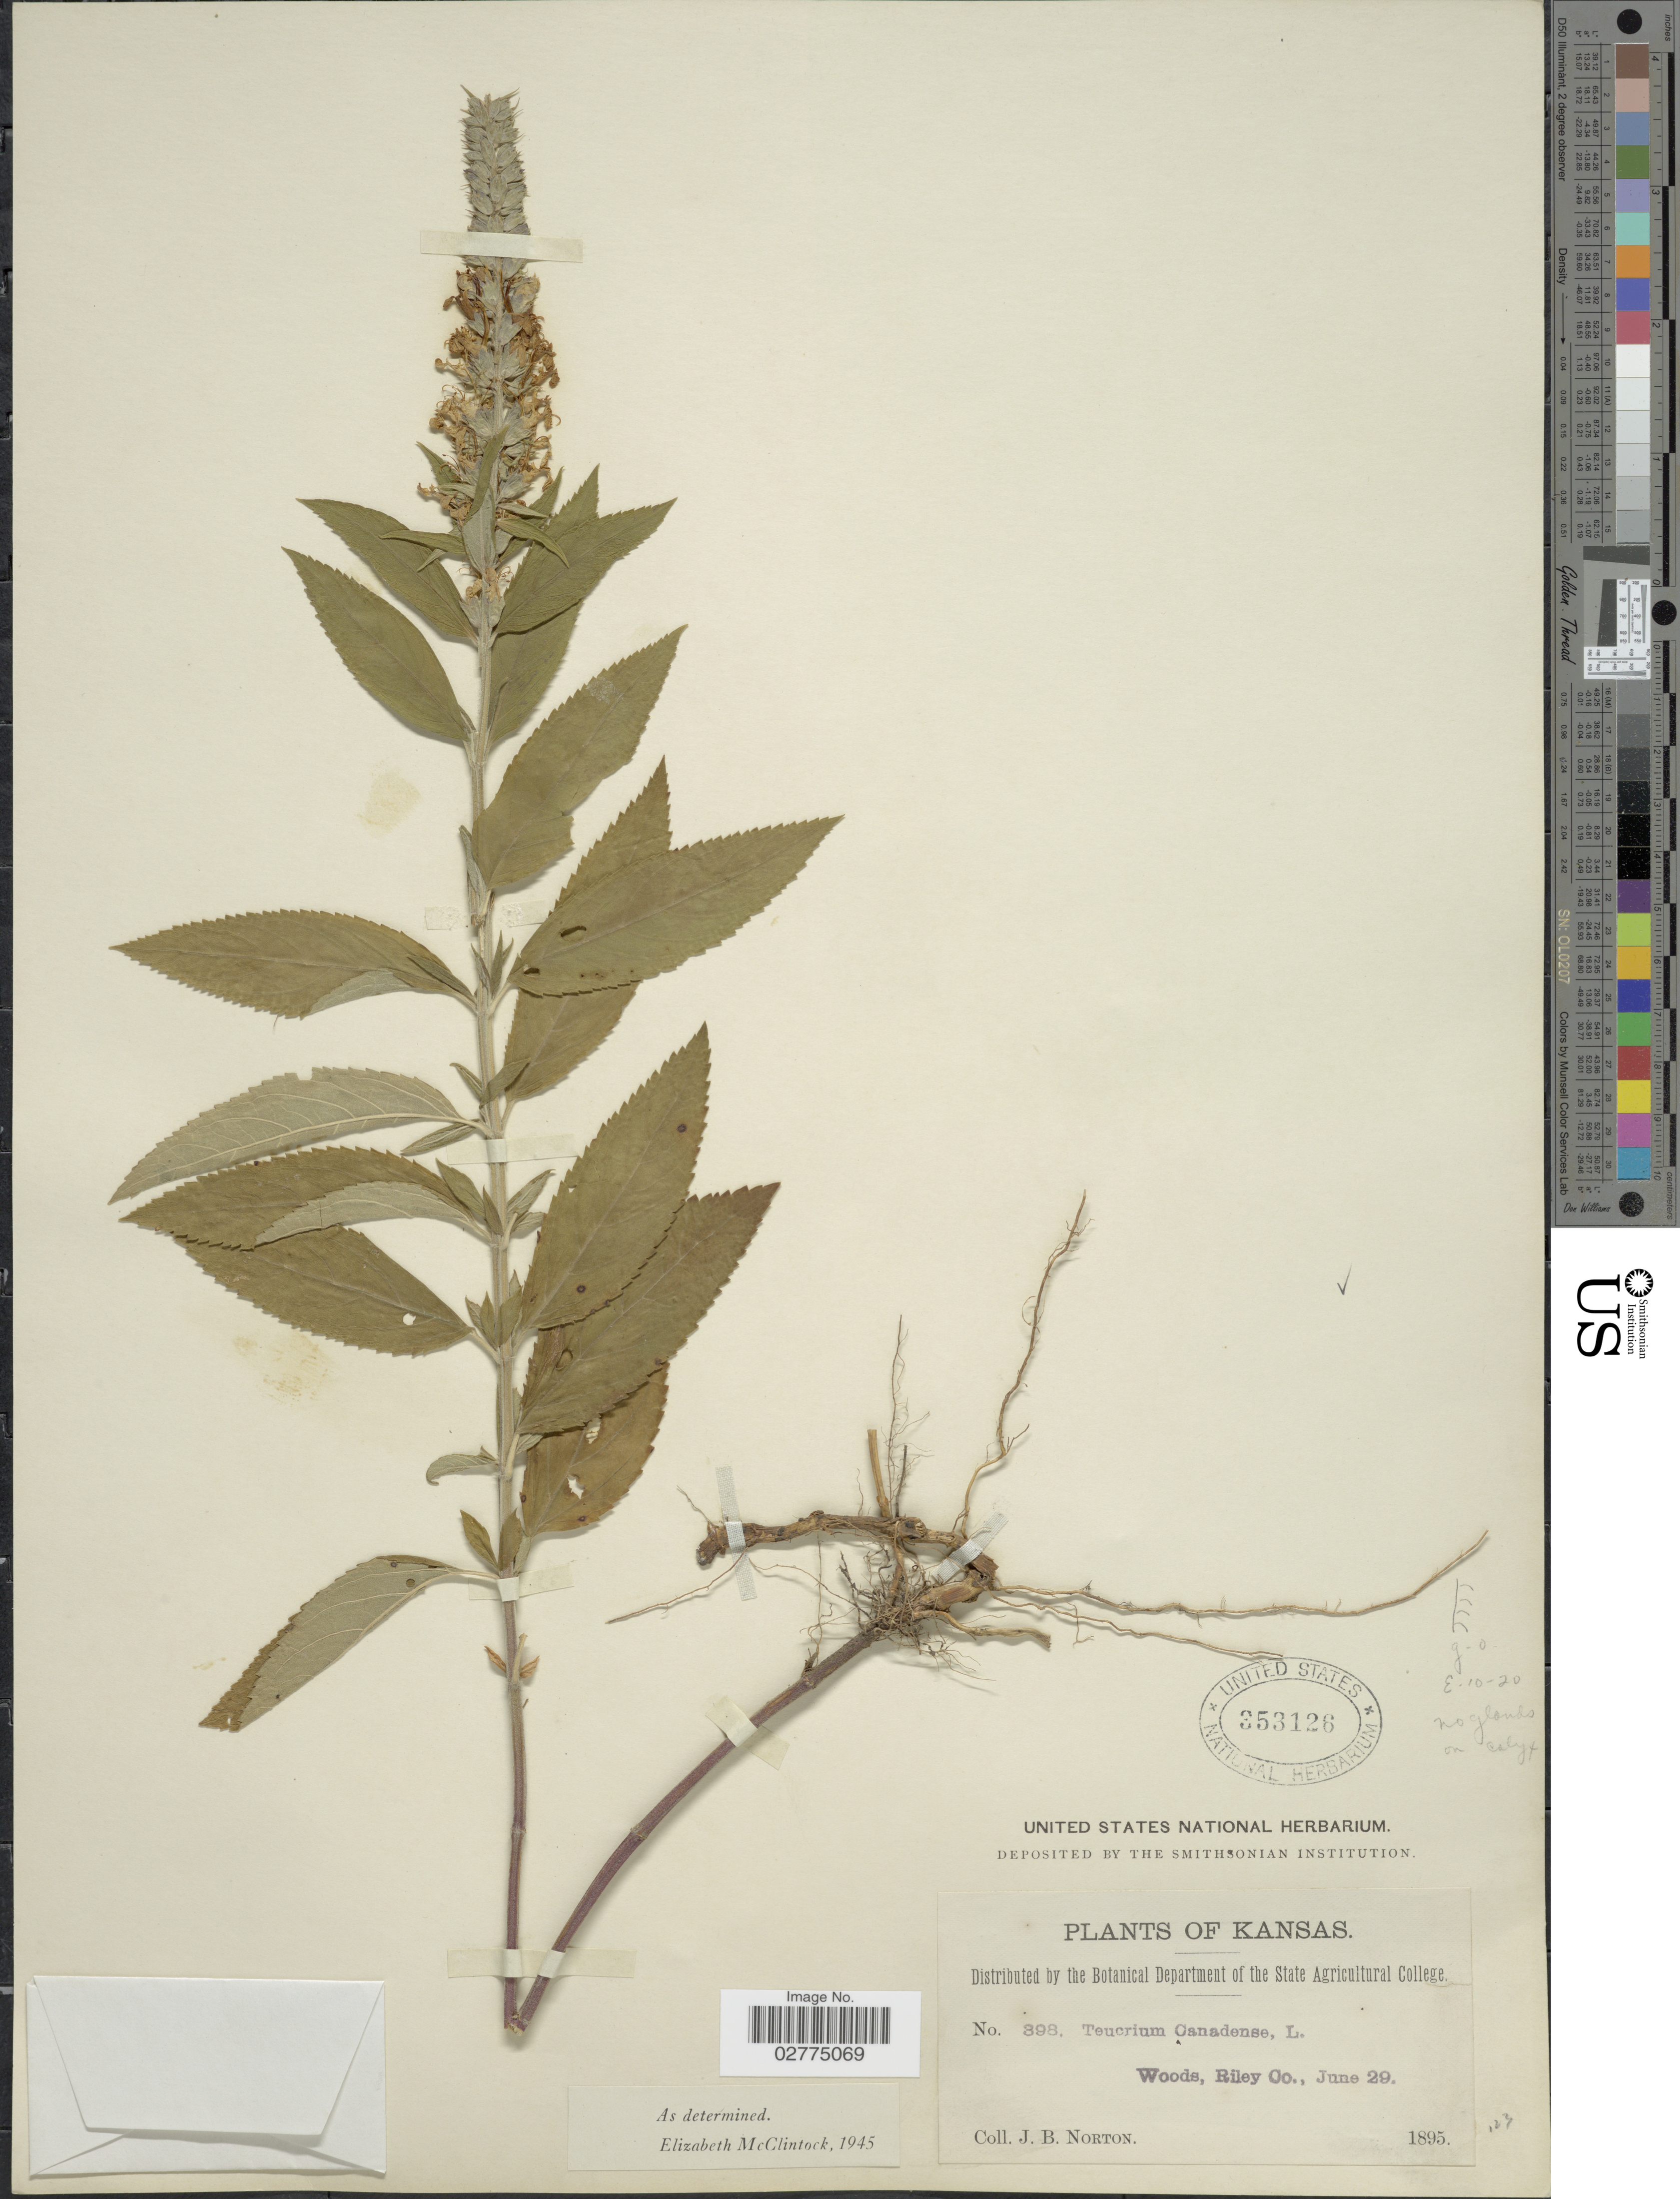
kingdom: Plantae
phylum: Tracheophyta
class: Magnoliopsida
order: Lamiales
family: Lamiaceae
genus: Teucrium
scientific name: Teucrium canadense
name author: L.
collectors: J. B. Norton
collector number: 398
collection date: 1895-06-29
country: United States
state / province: Kansas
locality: Woods, Riley Co.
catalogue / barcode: US 353126